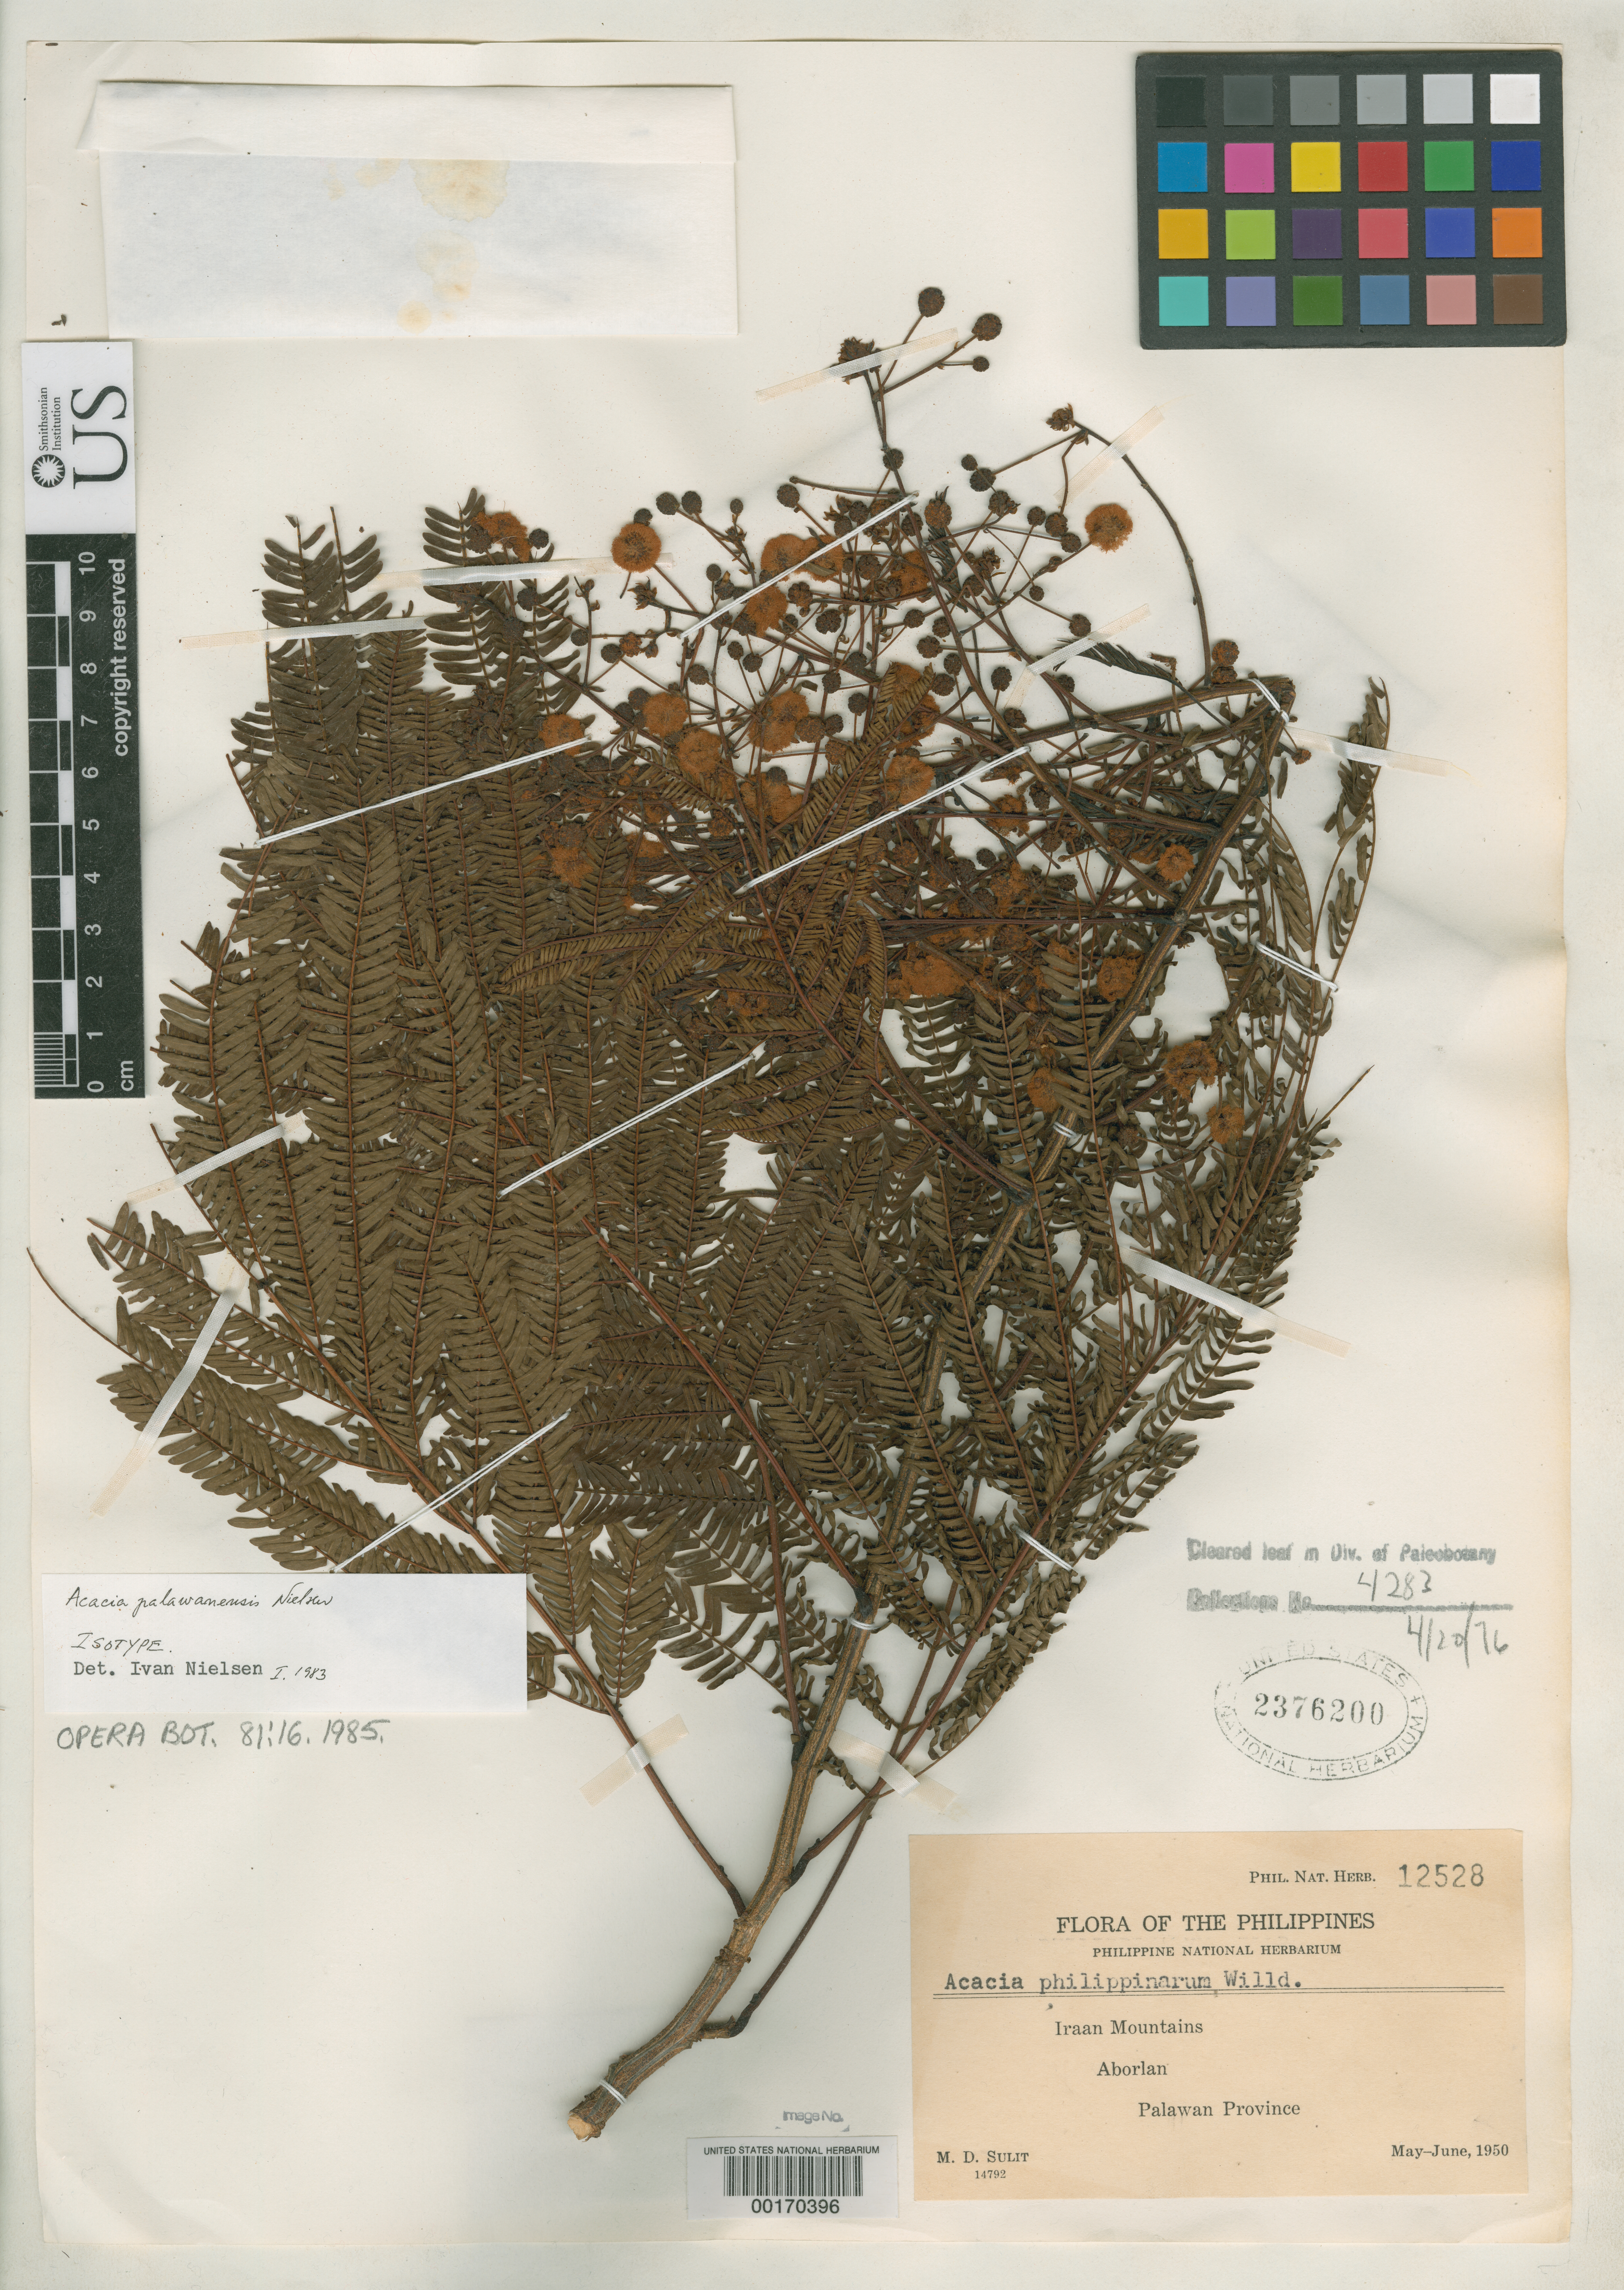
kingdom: Plantae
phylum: Tracheophyta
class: Magnoliopsida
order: Fabales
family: Fabaceae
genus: Acacia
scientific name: Acacia palawanensis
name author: Nielson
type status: Isotype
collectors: M. Sulit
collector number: PNH 12528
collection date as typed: May 1950 to -- Jun 1950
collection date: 1950-05/1950-06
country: Philippines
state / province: Mimaropa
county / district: Palawan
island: Palawan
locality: Iraan Mountains, Aborlan.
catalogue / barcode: US 2376200